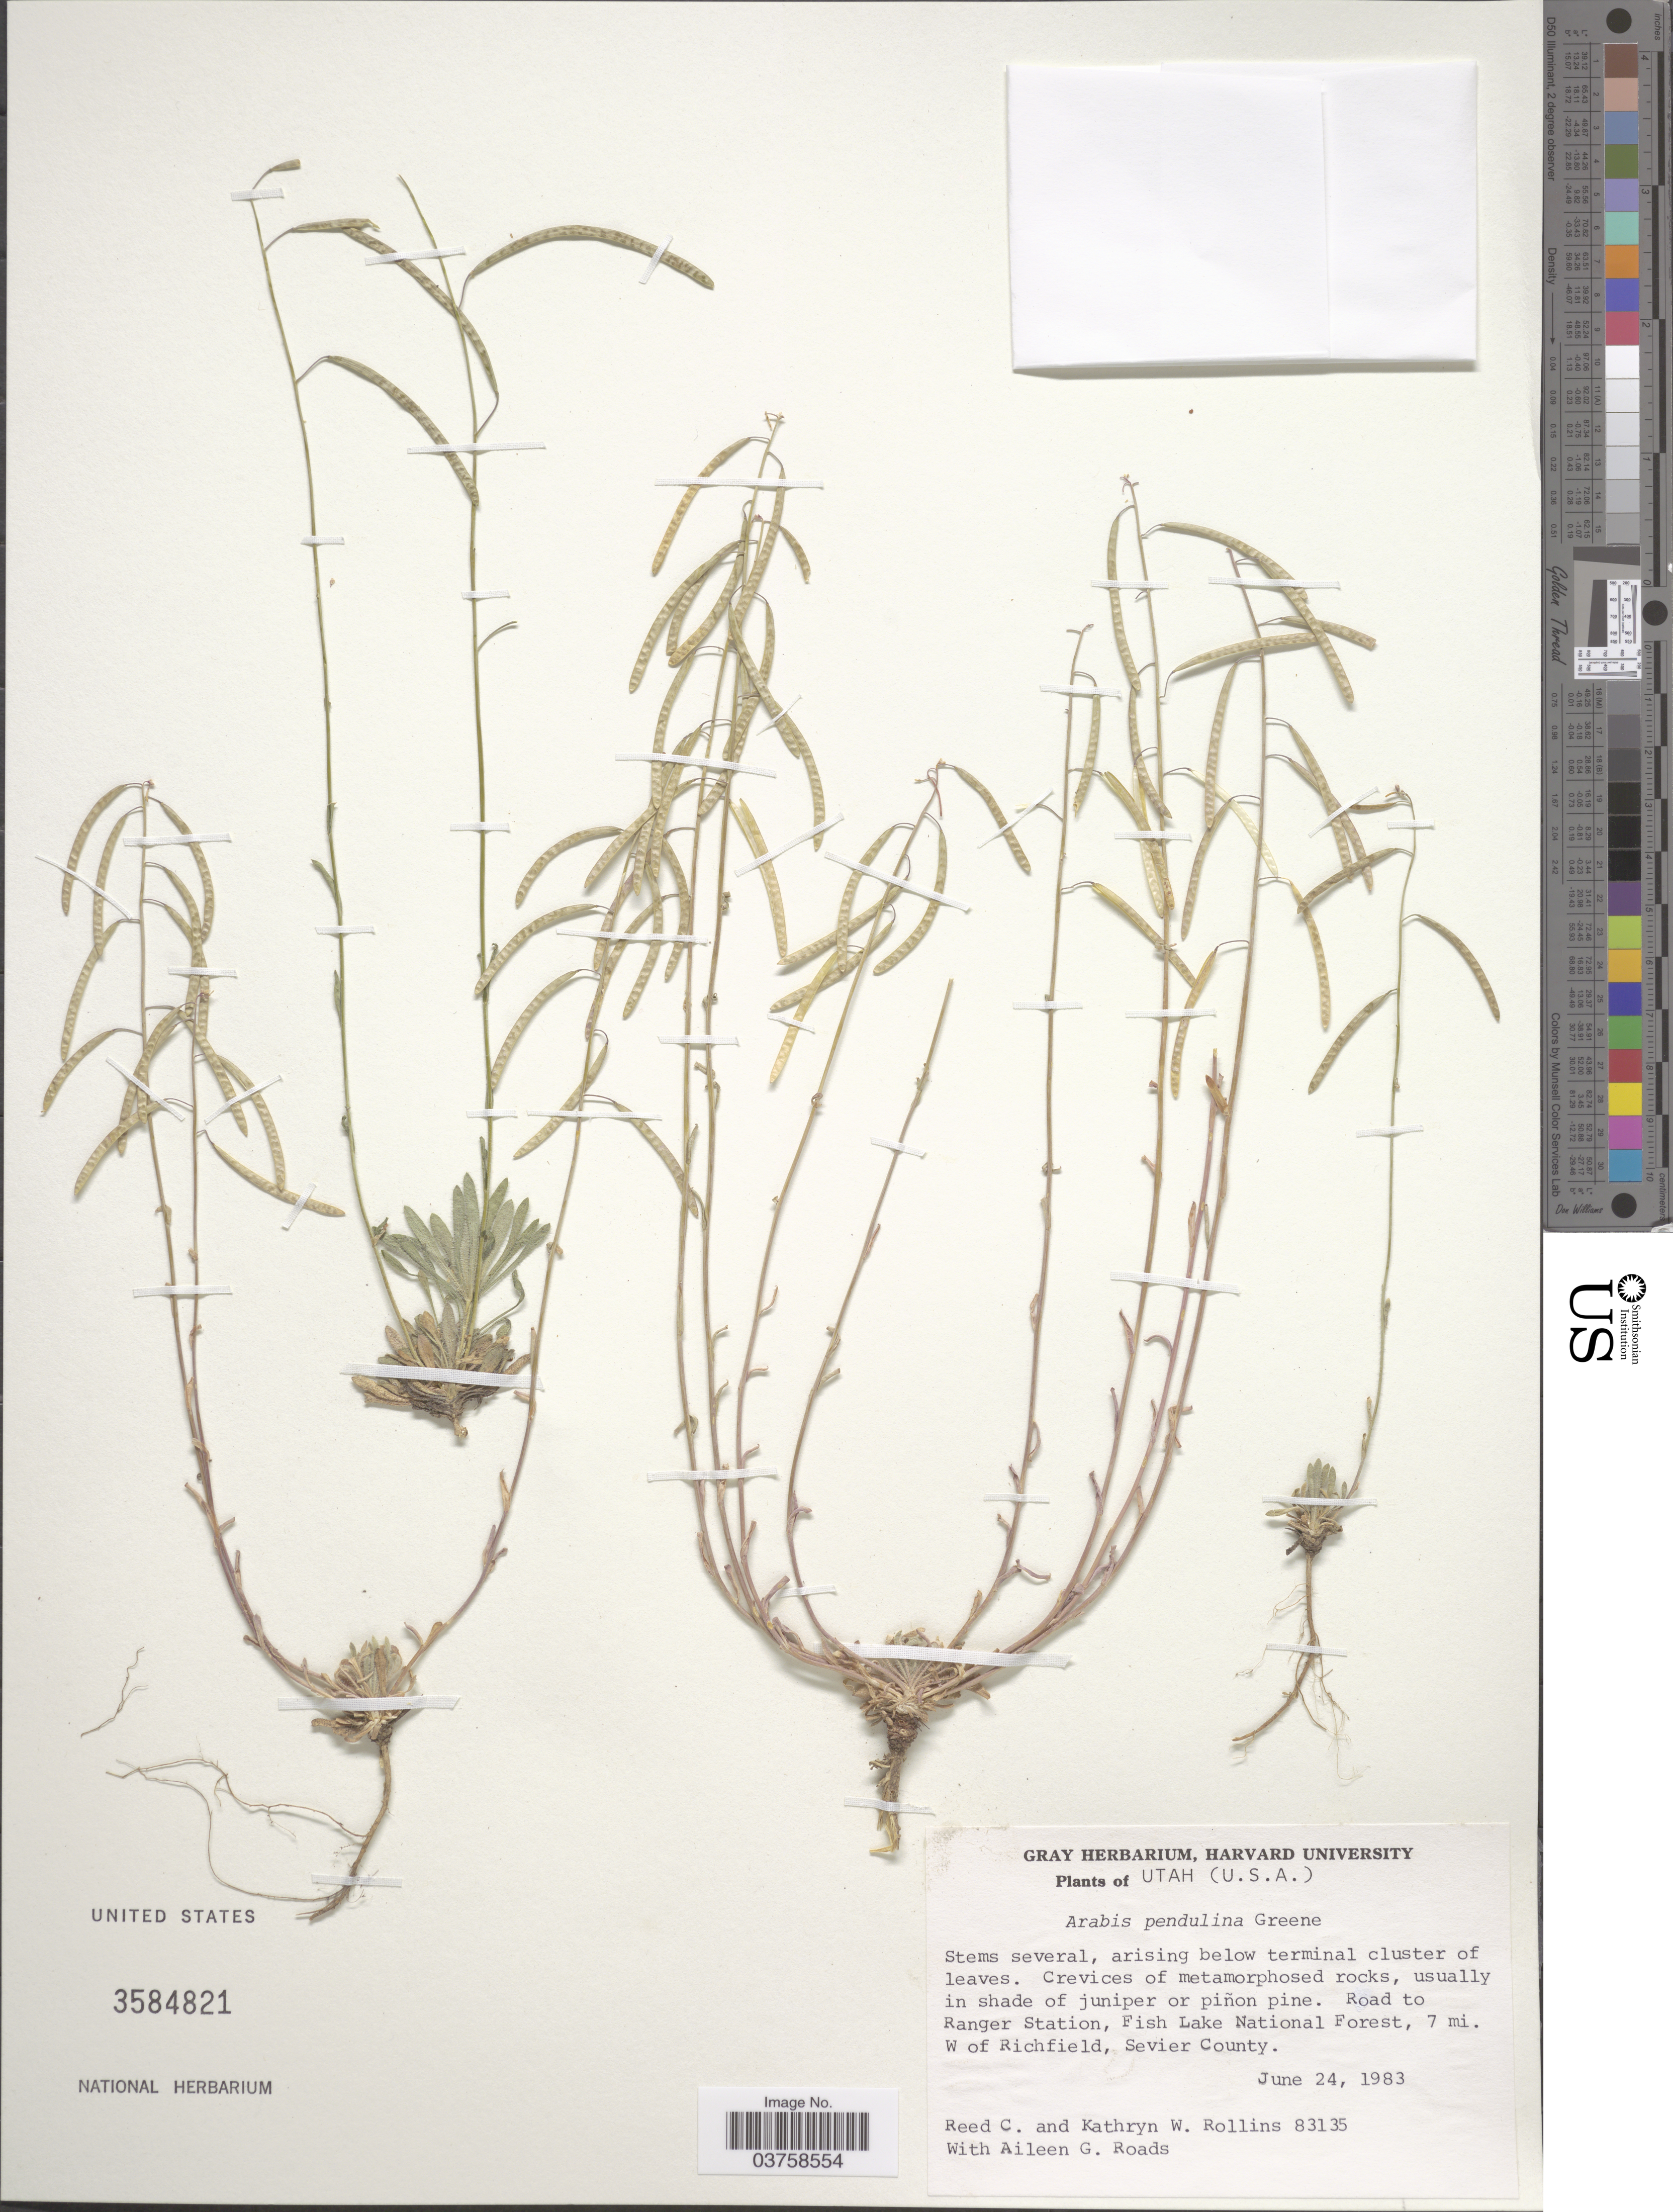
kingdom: Plantae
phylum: Tracheophyta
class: Magnoliopsida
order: Brassicales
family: Brassicaceae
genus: Arabis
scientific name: Arabis pendulina var. pendulina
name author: Greene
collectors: R. C. Rollins, K. W. Rollins & A. Roads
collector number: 83135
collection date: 1983-06-24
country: United States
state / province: Utah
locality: Road to Ranger Station, Fish Lake National Forest, 7 mi. W of Richfield, Sevier County.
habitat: crevices of metamorphosed rocks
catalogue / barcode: US 3584821